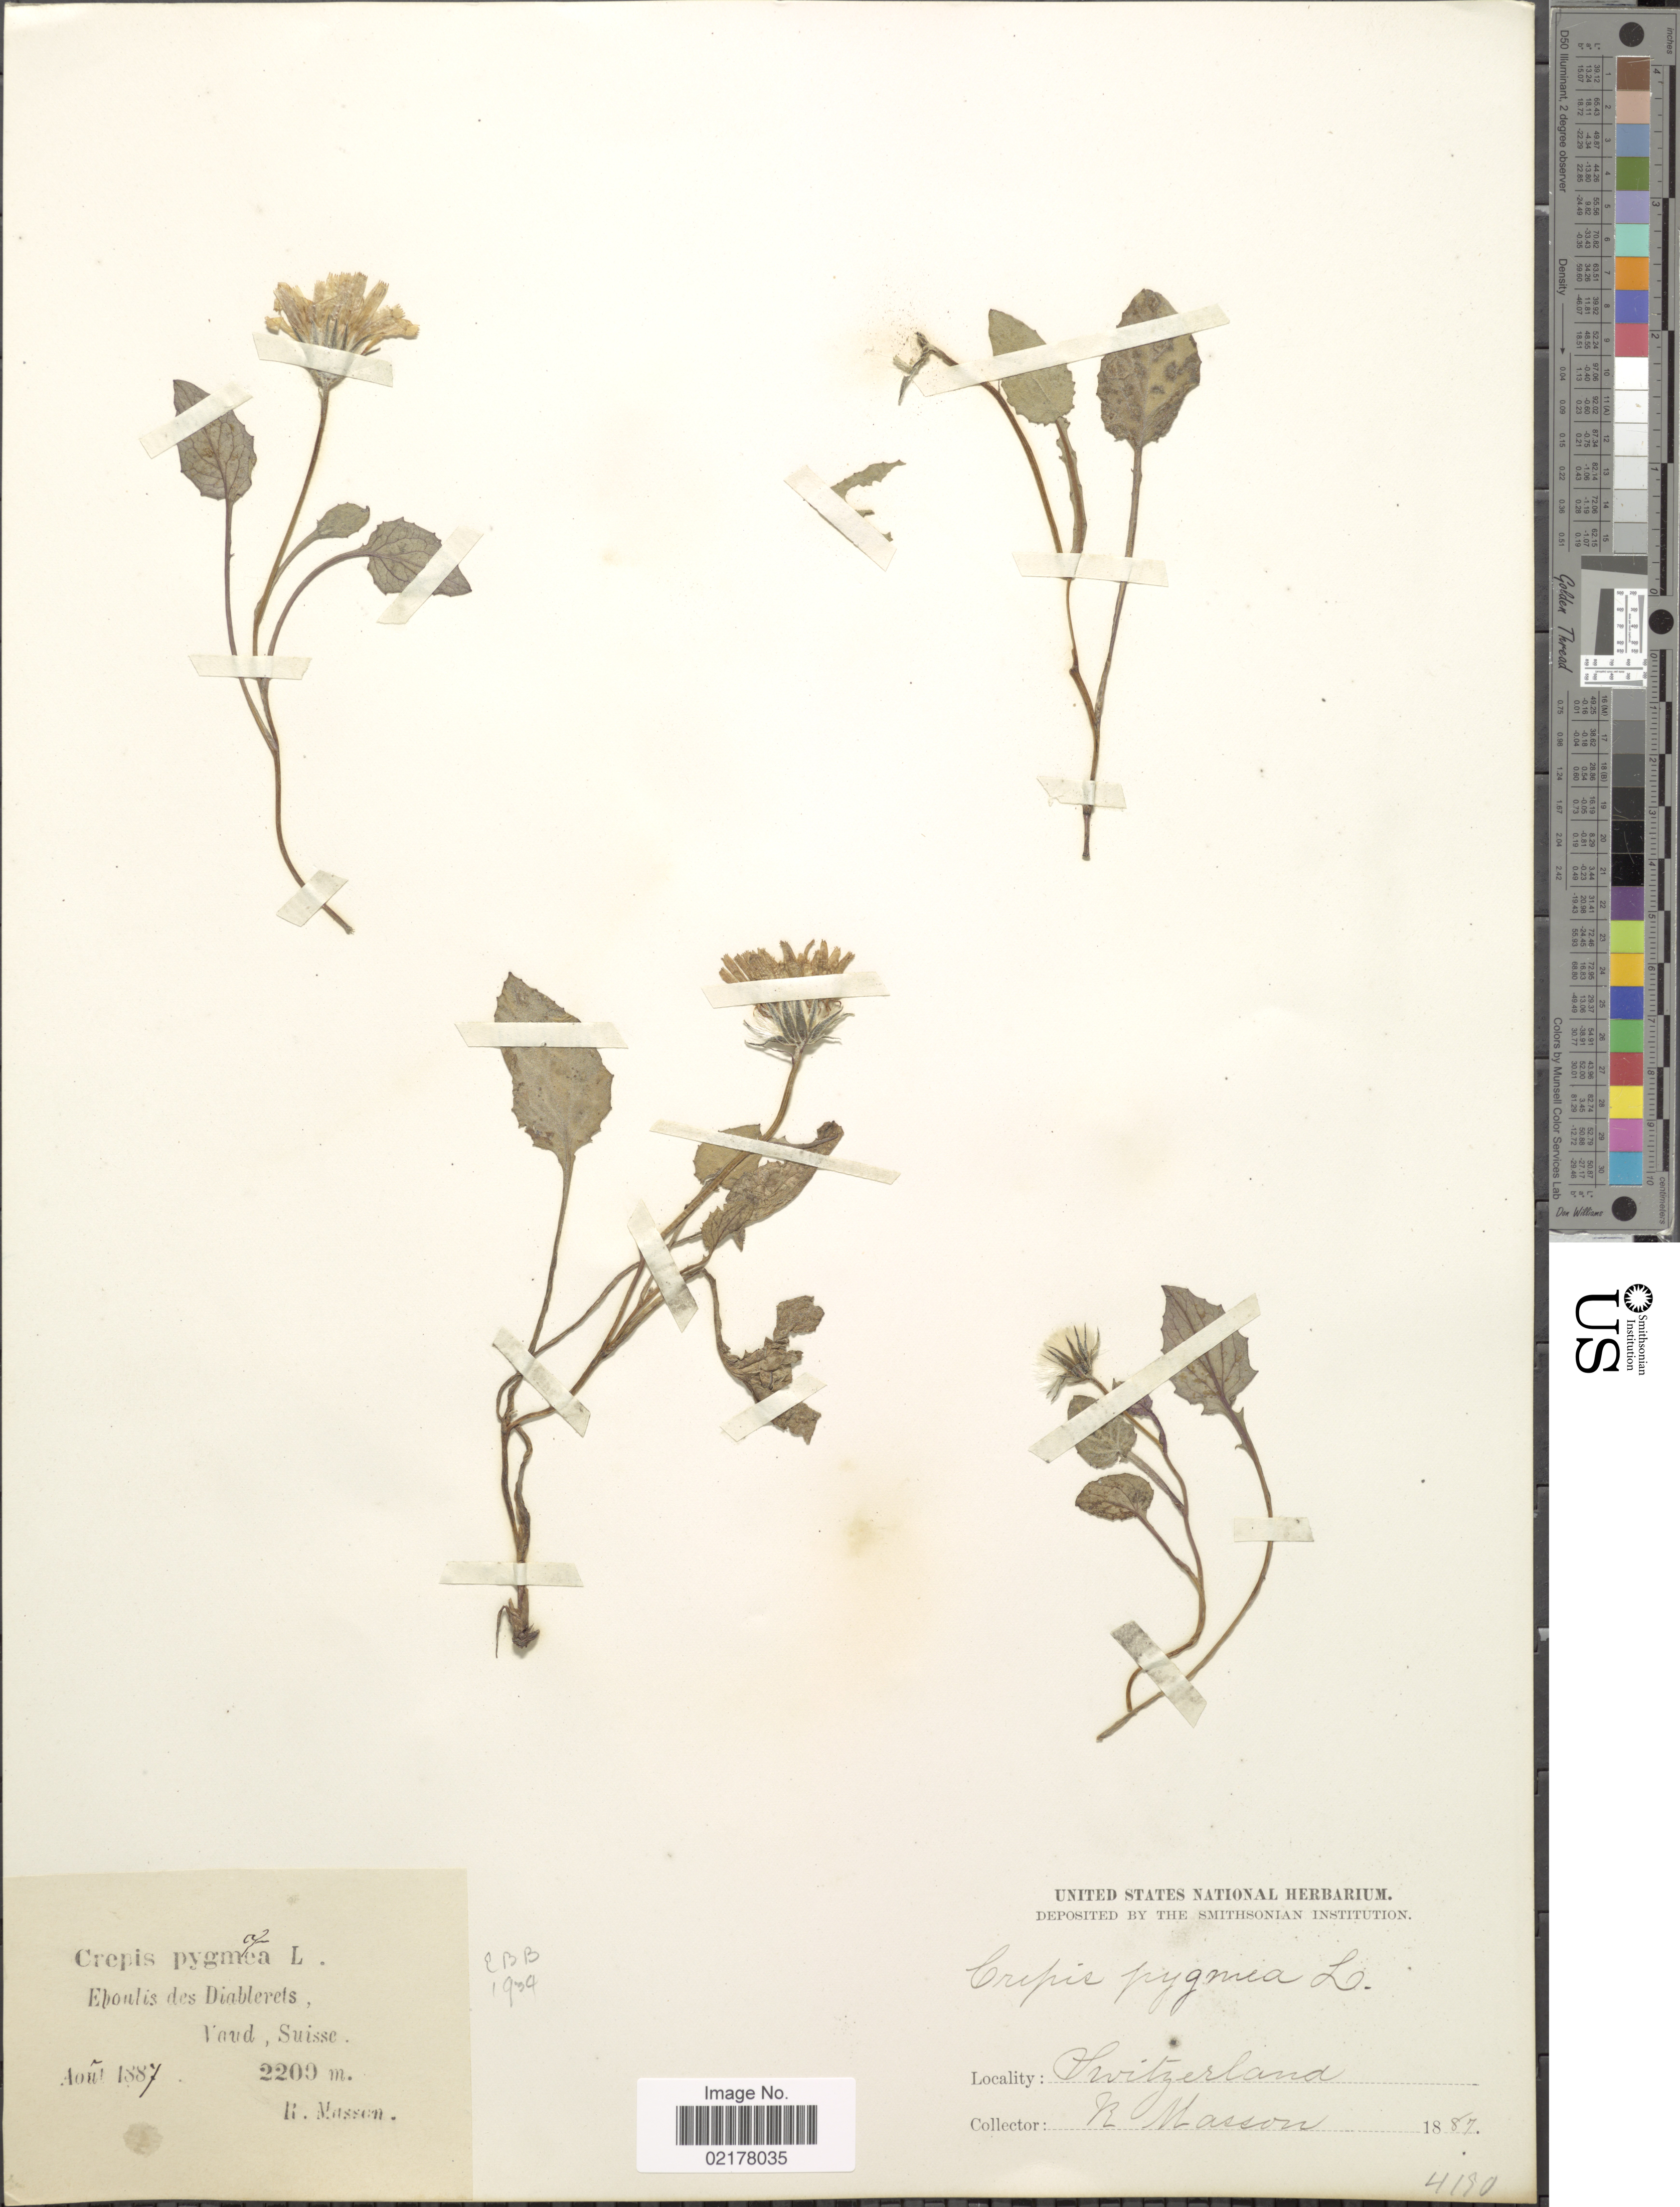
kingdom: Plantae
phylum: Tracheophyta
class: Magnoliopsida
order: Asterales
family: Asteraceae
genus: Crepis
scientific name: Crepis pygmaea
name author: L.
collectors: R. Masson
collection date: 1887-08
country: Switzerland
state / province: Vaud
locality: Suisse, Eboulis des Diablerets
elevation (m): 2200